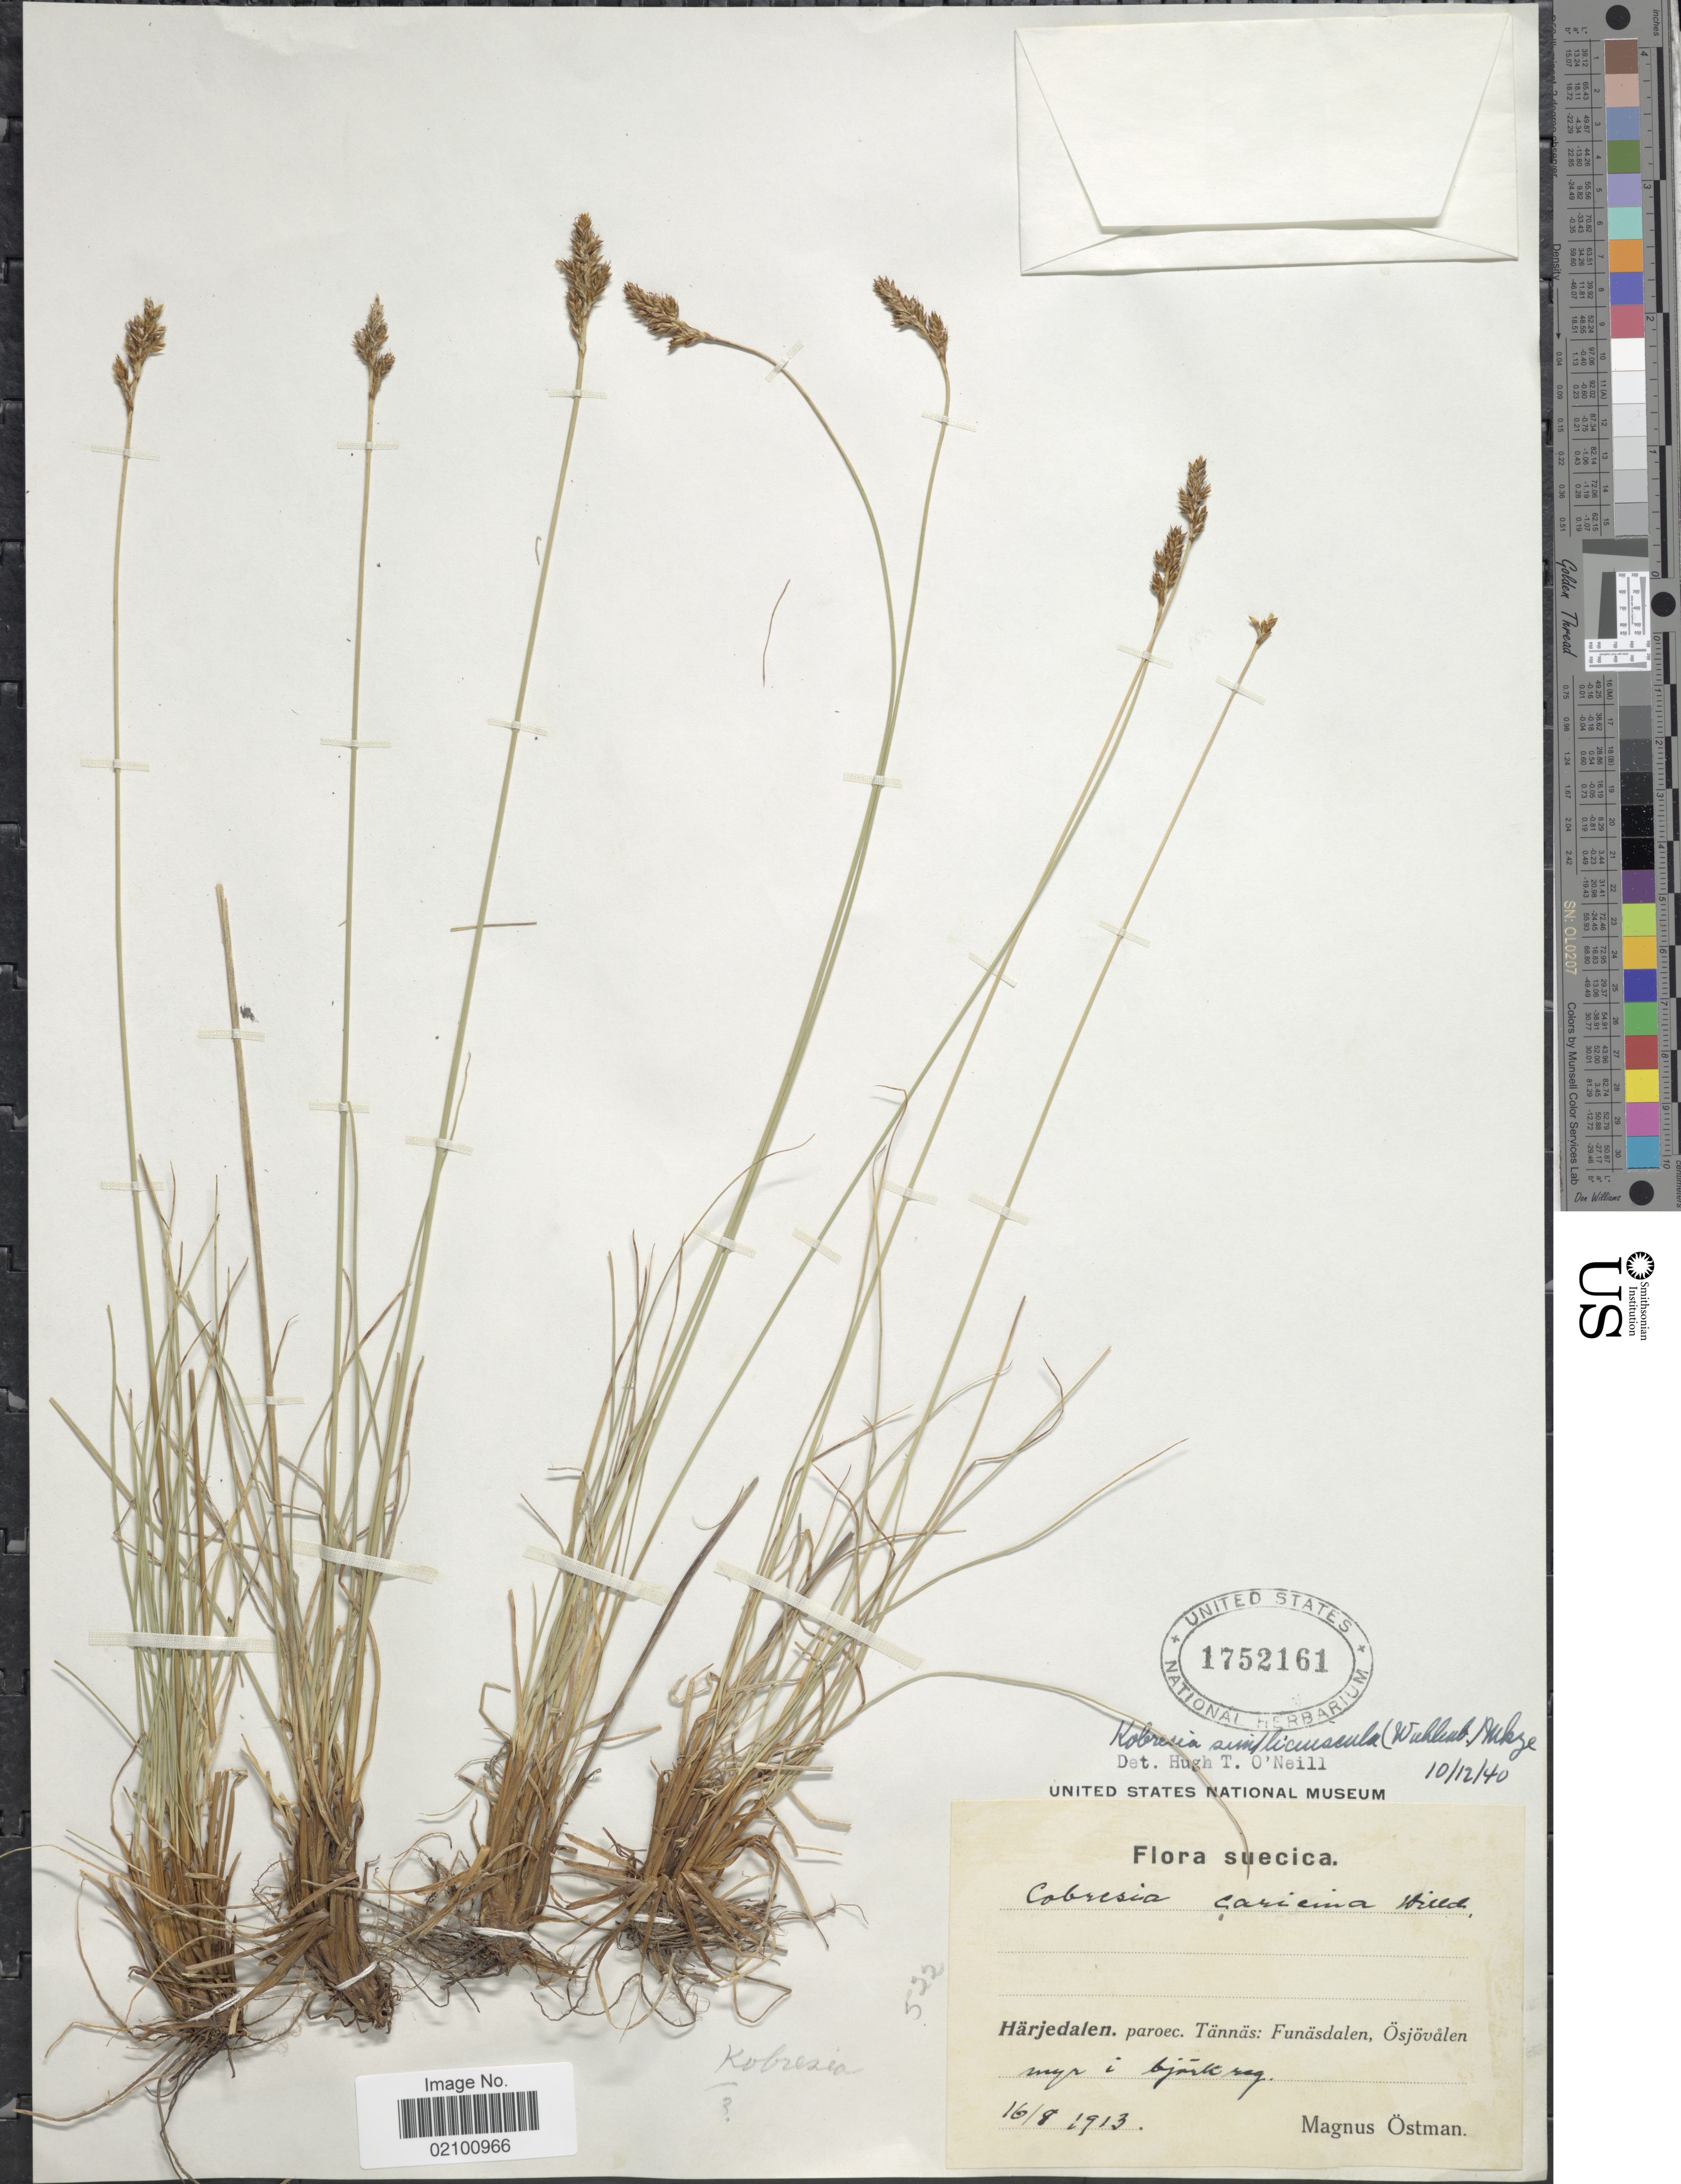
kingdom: Plantae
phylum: Tracheophyta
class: Liliopsida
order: Poales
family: Cyperaceae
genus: Carex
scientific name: Carex simpliciuscula subsp. simpliciuscula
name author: Wahlenb.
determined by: Strong, M. T., (US), Smithsonian Institution - National Museum of Natural History (UNITED STATES)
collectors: M. Östman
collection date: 1913-08-16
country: Sweden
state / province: Jamtland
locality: Suecica, Harjedalen, paroec. Tannas, Funasdalen, Osjovalen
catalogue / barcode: US 1752161